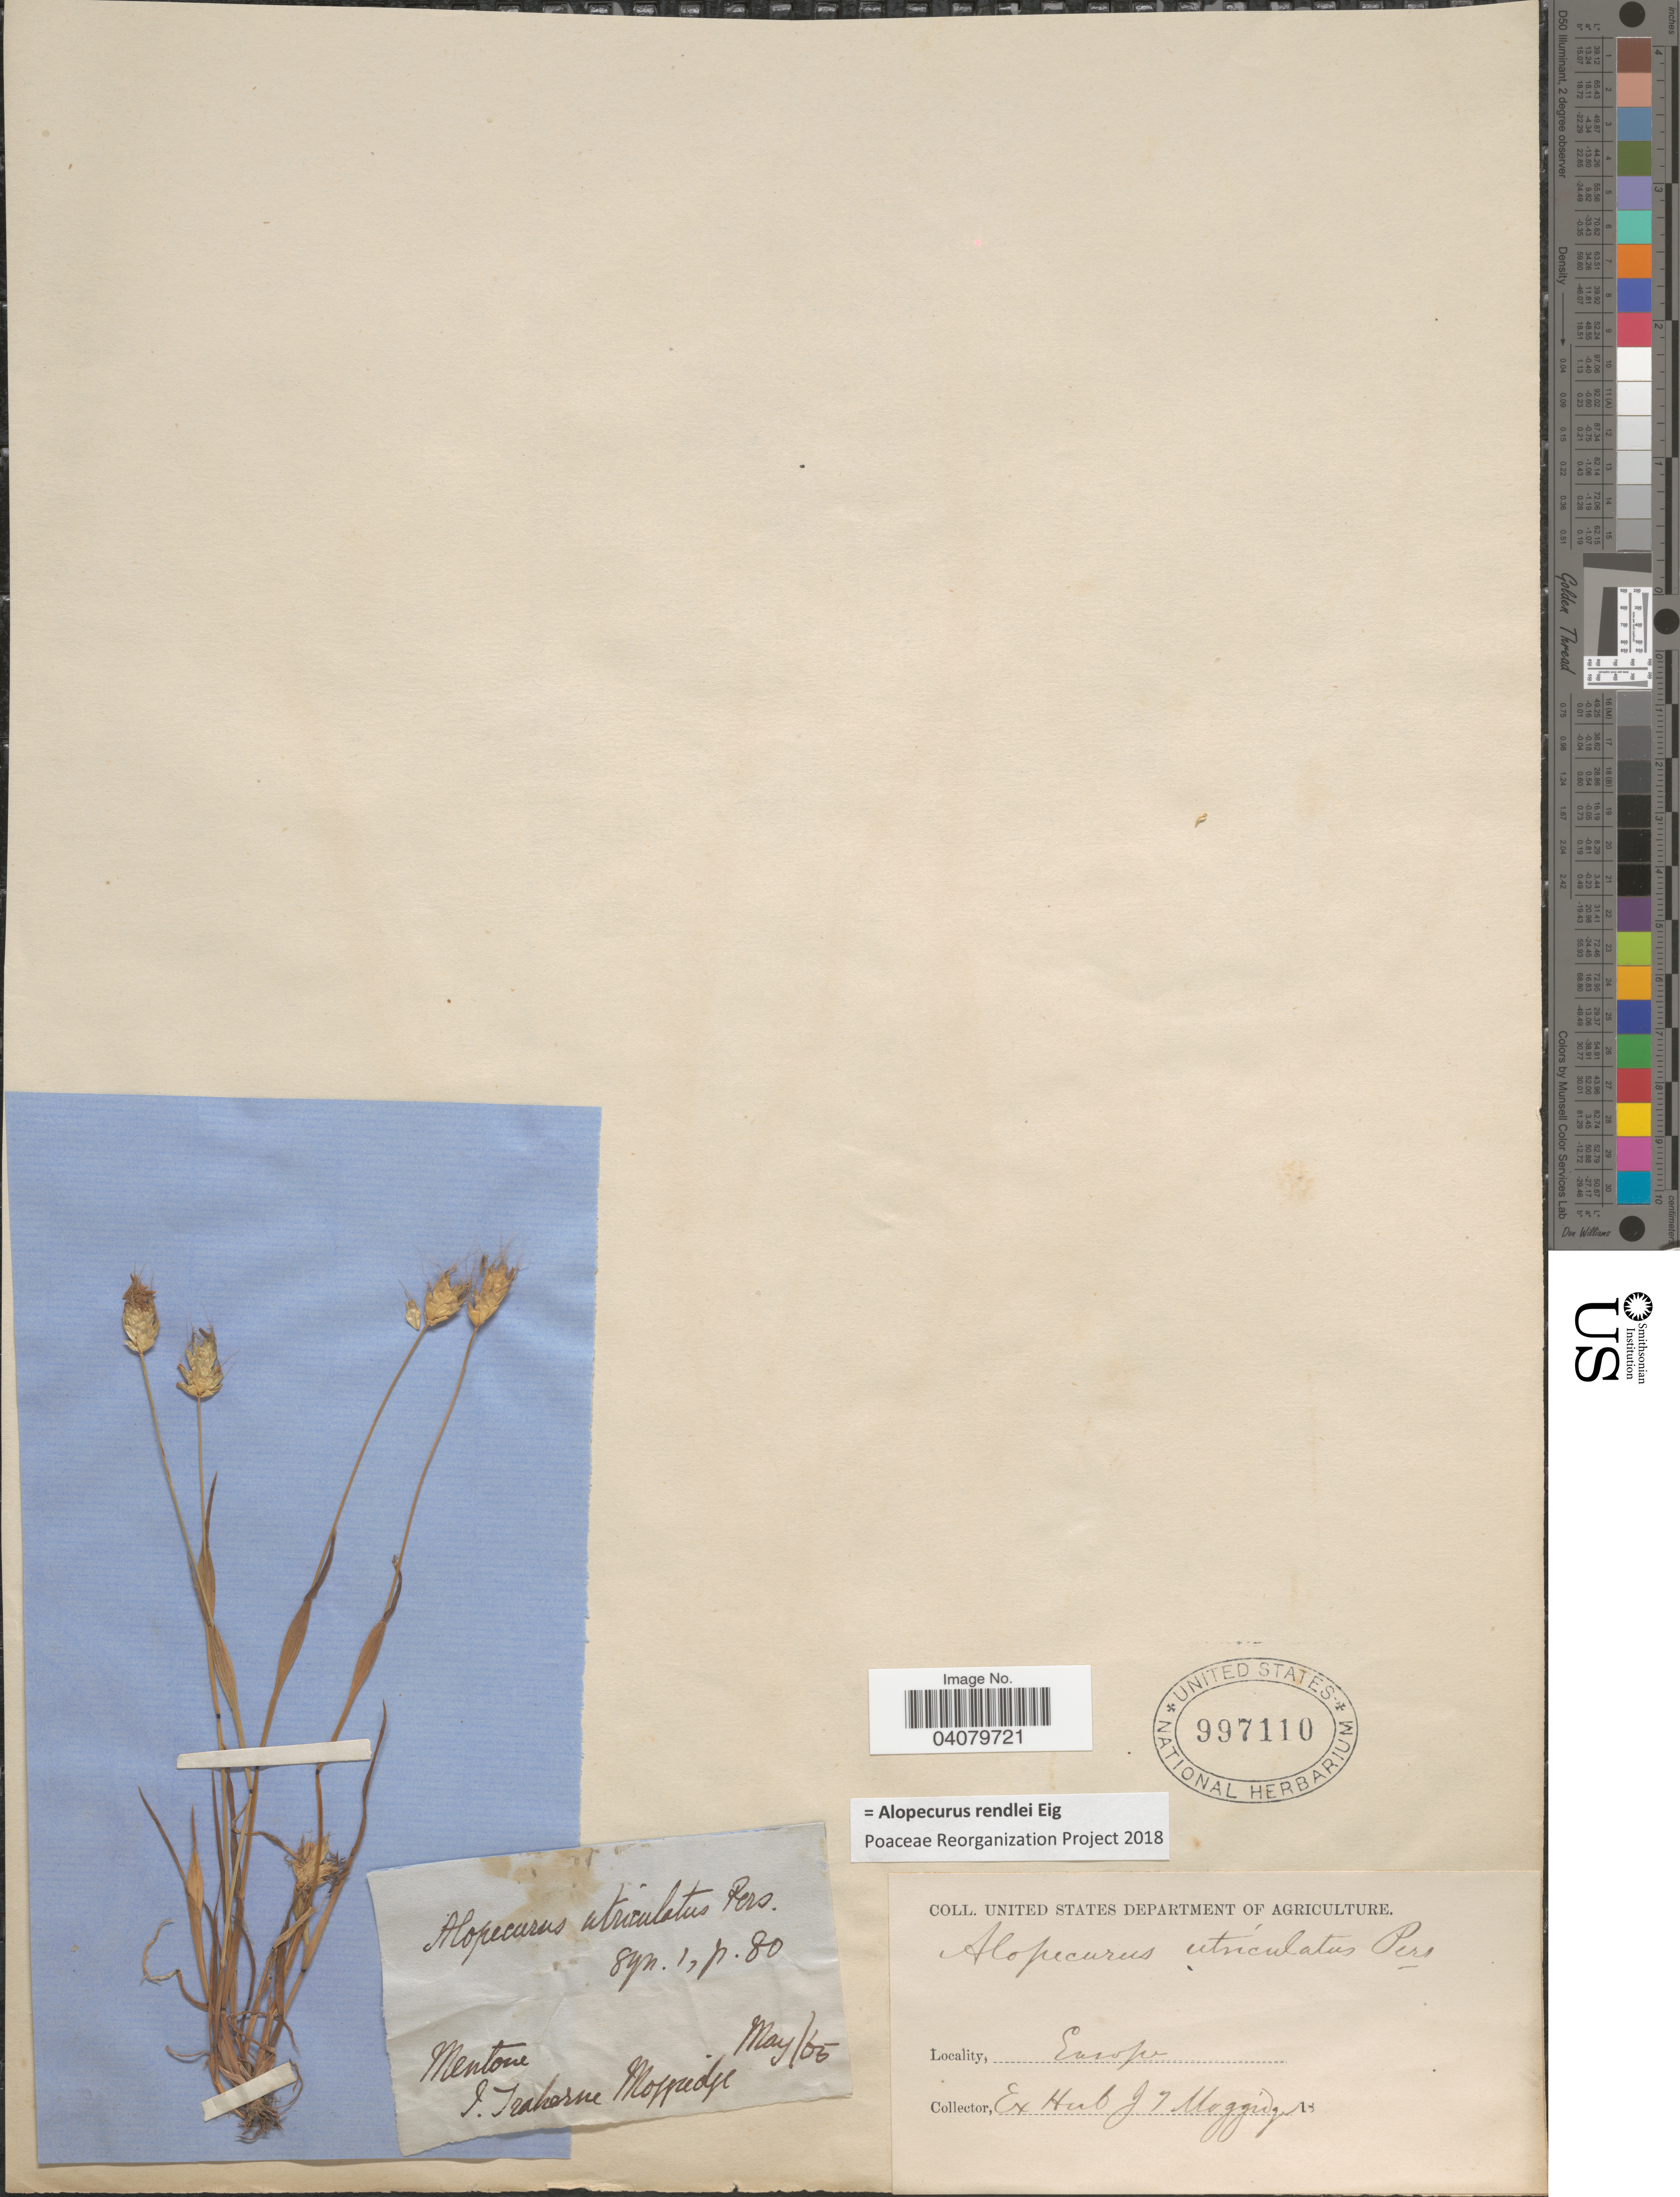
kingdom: Plantae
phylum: Tracheophyta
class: Liliopsida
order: Poales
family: Poaceae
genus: Alopecurus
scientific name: Alopecurus rendlei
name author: Eig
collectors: J. T. Moggridge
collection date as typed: Transcribed d/m/y: /5/65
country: France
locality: Mentone. Europe.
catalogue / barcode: US 997110